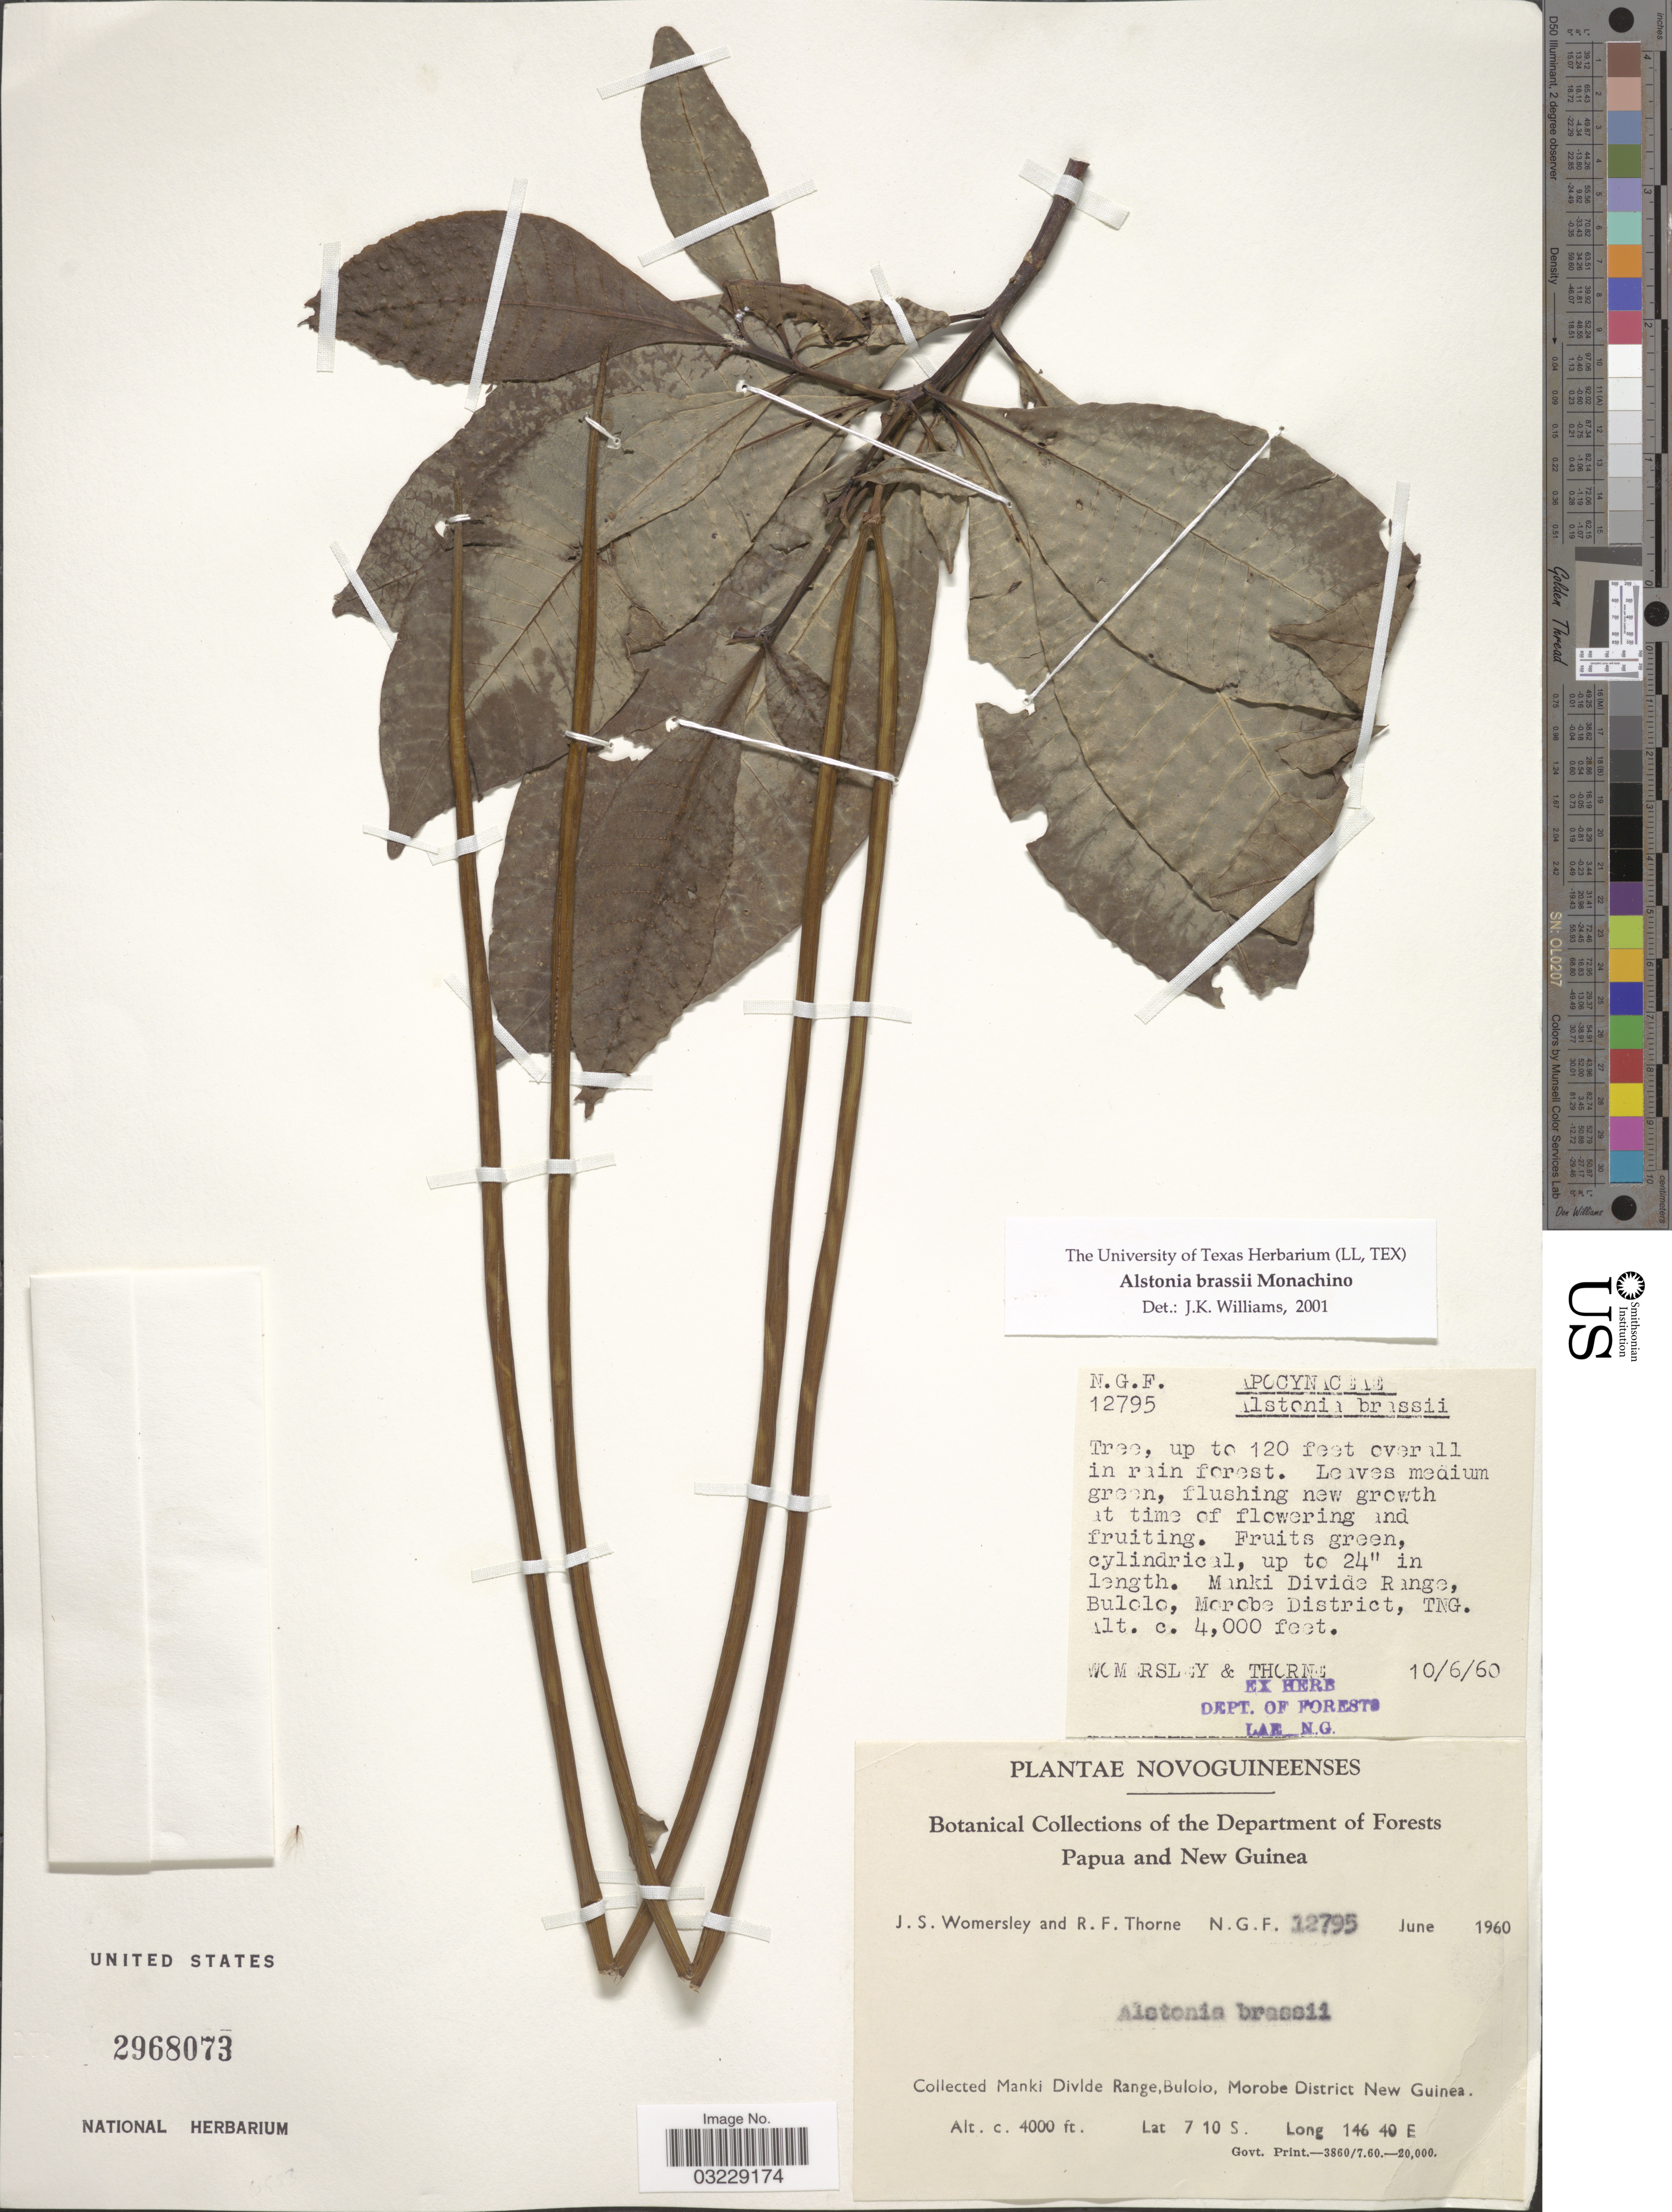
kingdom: Plantae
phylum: Tracheophyta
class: Magnoliopsida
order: Gentianales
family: Apocynaceae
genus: Alstonia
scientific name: Alstonia brassii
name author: Monach.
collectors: J. S. Womersley & R. Thorne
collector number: NGF12795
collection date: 1960-06-10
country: Papua New Guinea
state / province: Morobe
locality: Manki Divide Range, Bulolo, Morobe District New Guinea. TNG.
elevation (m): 1219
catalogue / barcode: US 2968073